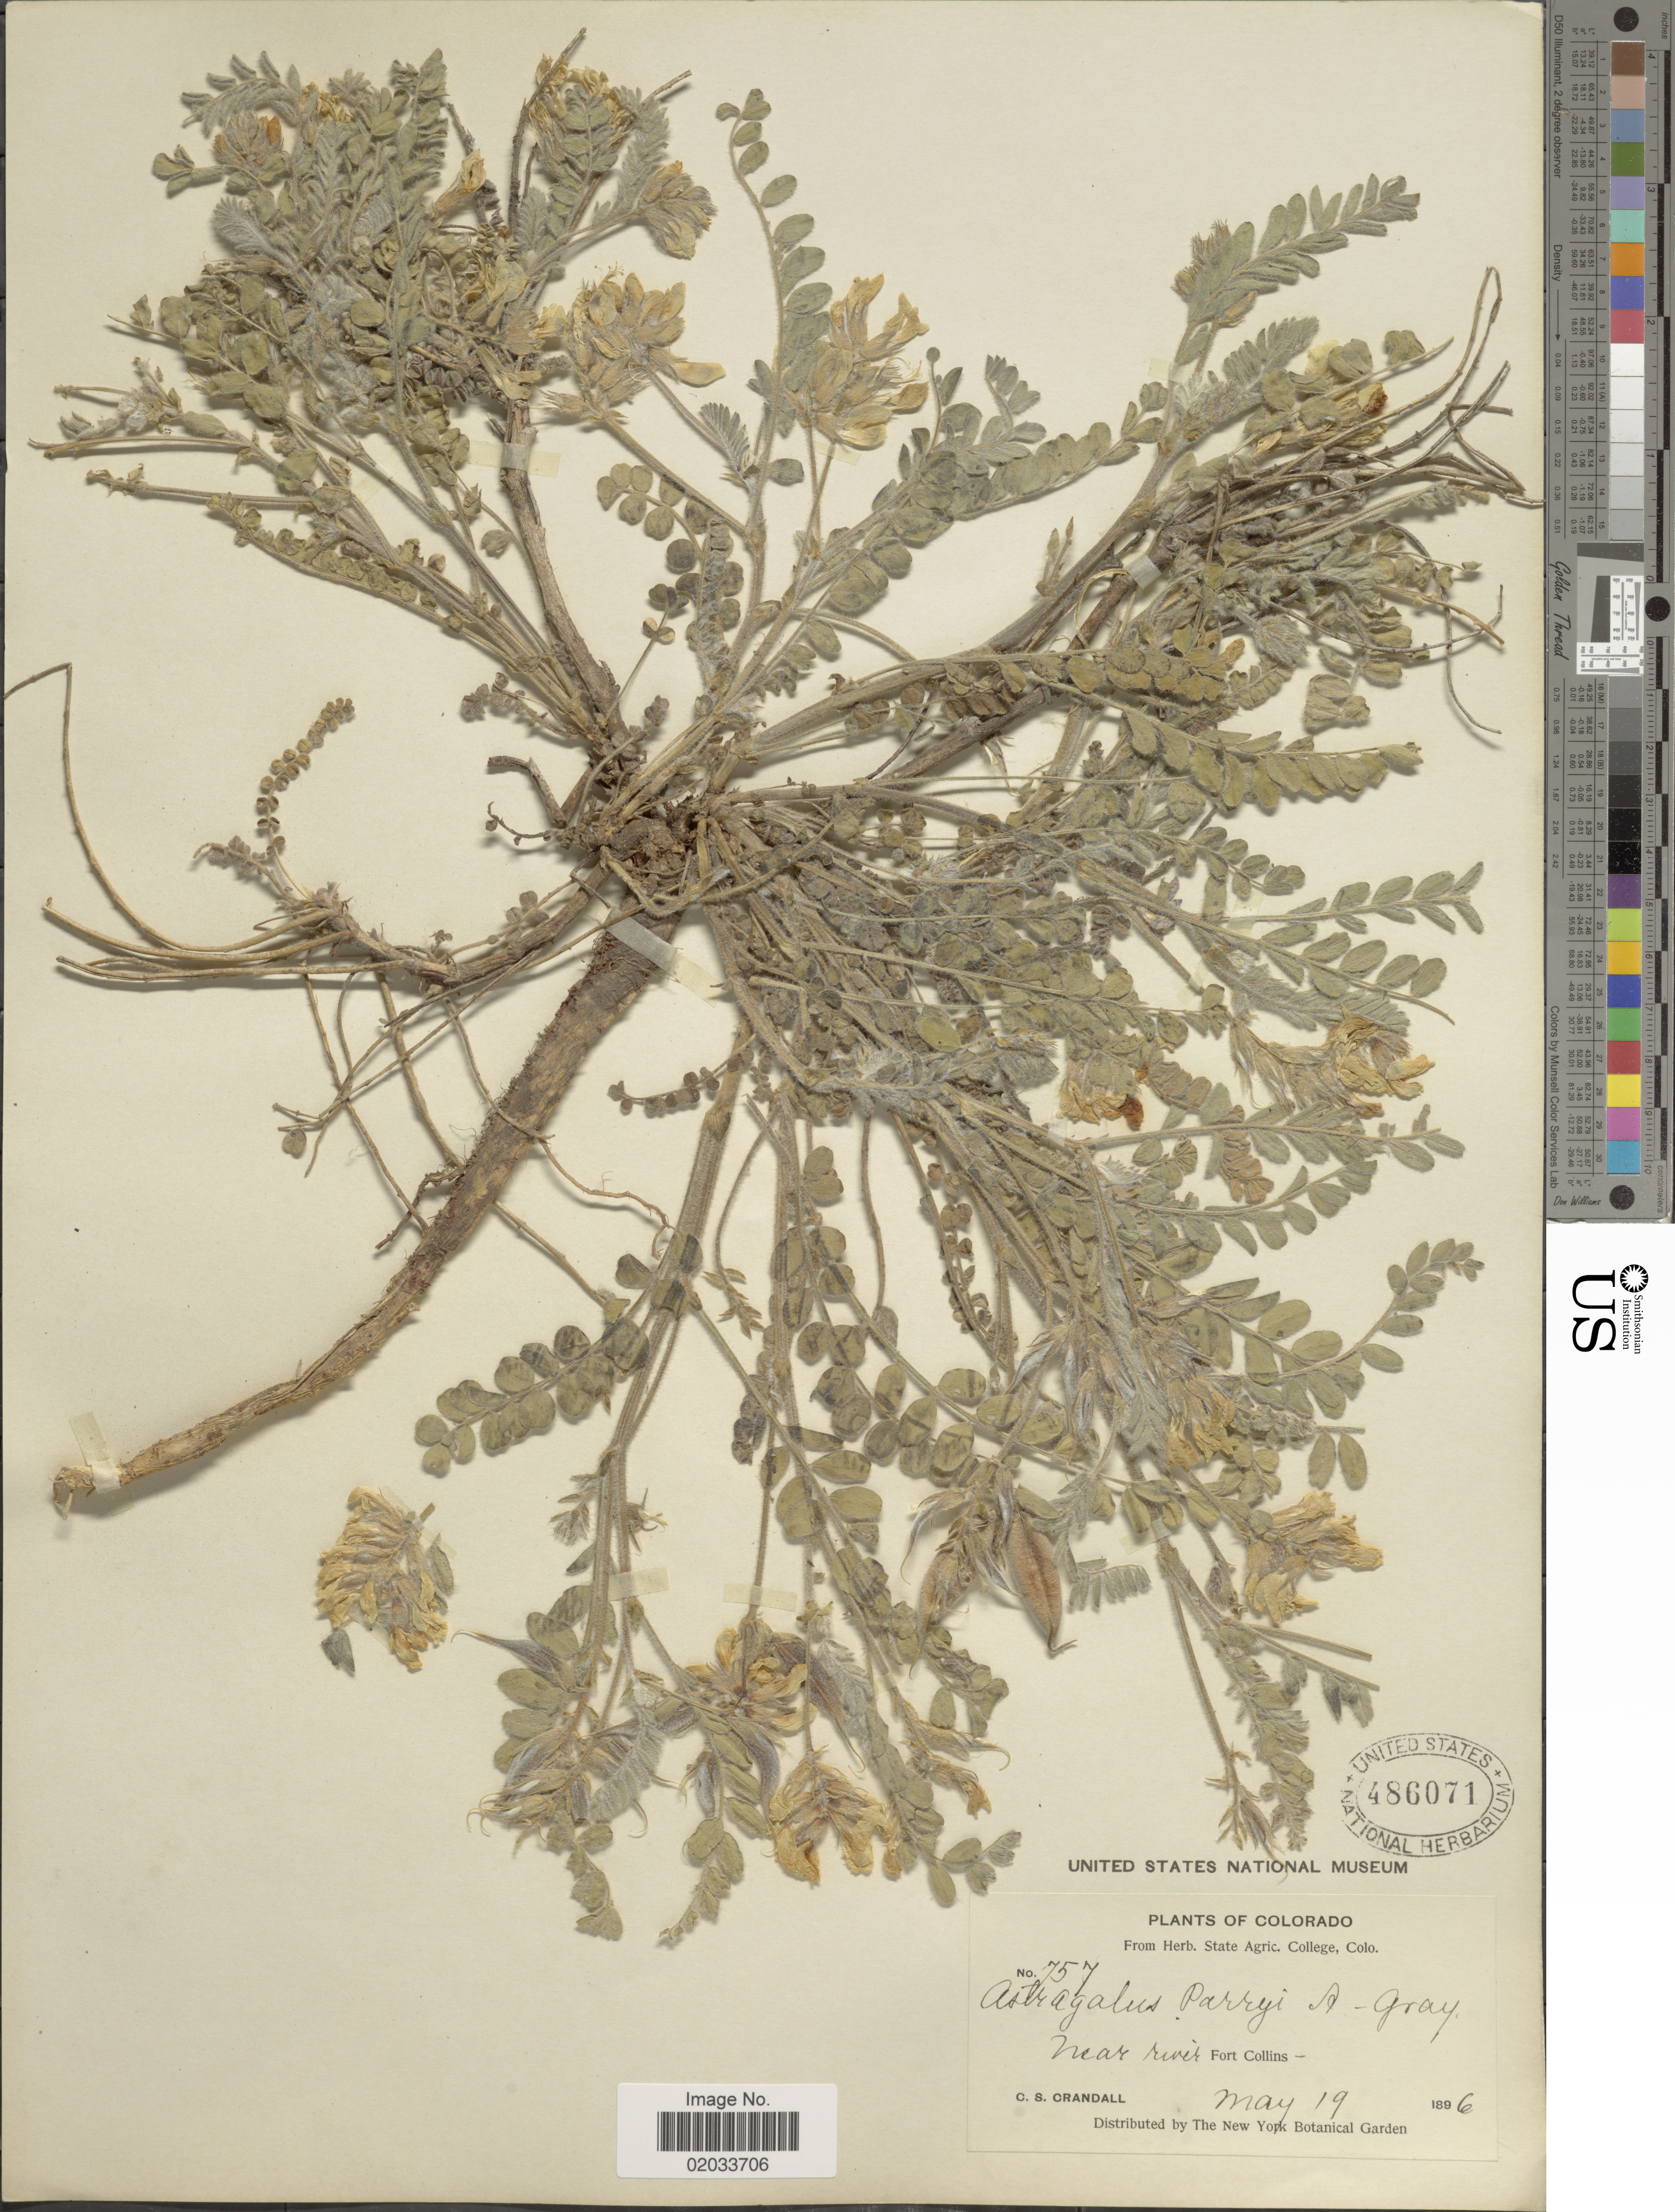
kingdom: Plantae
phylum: Tracheophyta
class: Magnoliopsida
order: Fabales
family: Fabaceae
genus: Astragalus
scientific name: Astragalus parryi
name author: A. Gray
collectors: C. Crandall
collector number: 757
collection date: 1896-05-19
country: United States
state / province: Colorado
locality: Near river Fort Collins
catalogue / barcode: US 486071